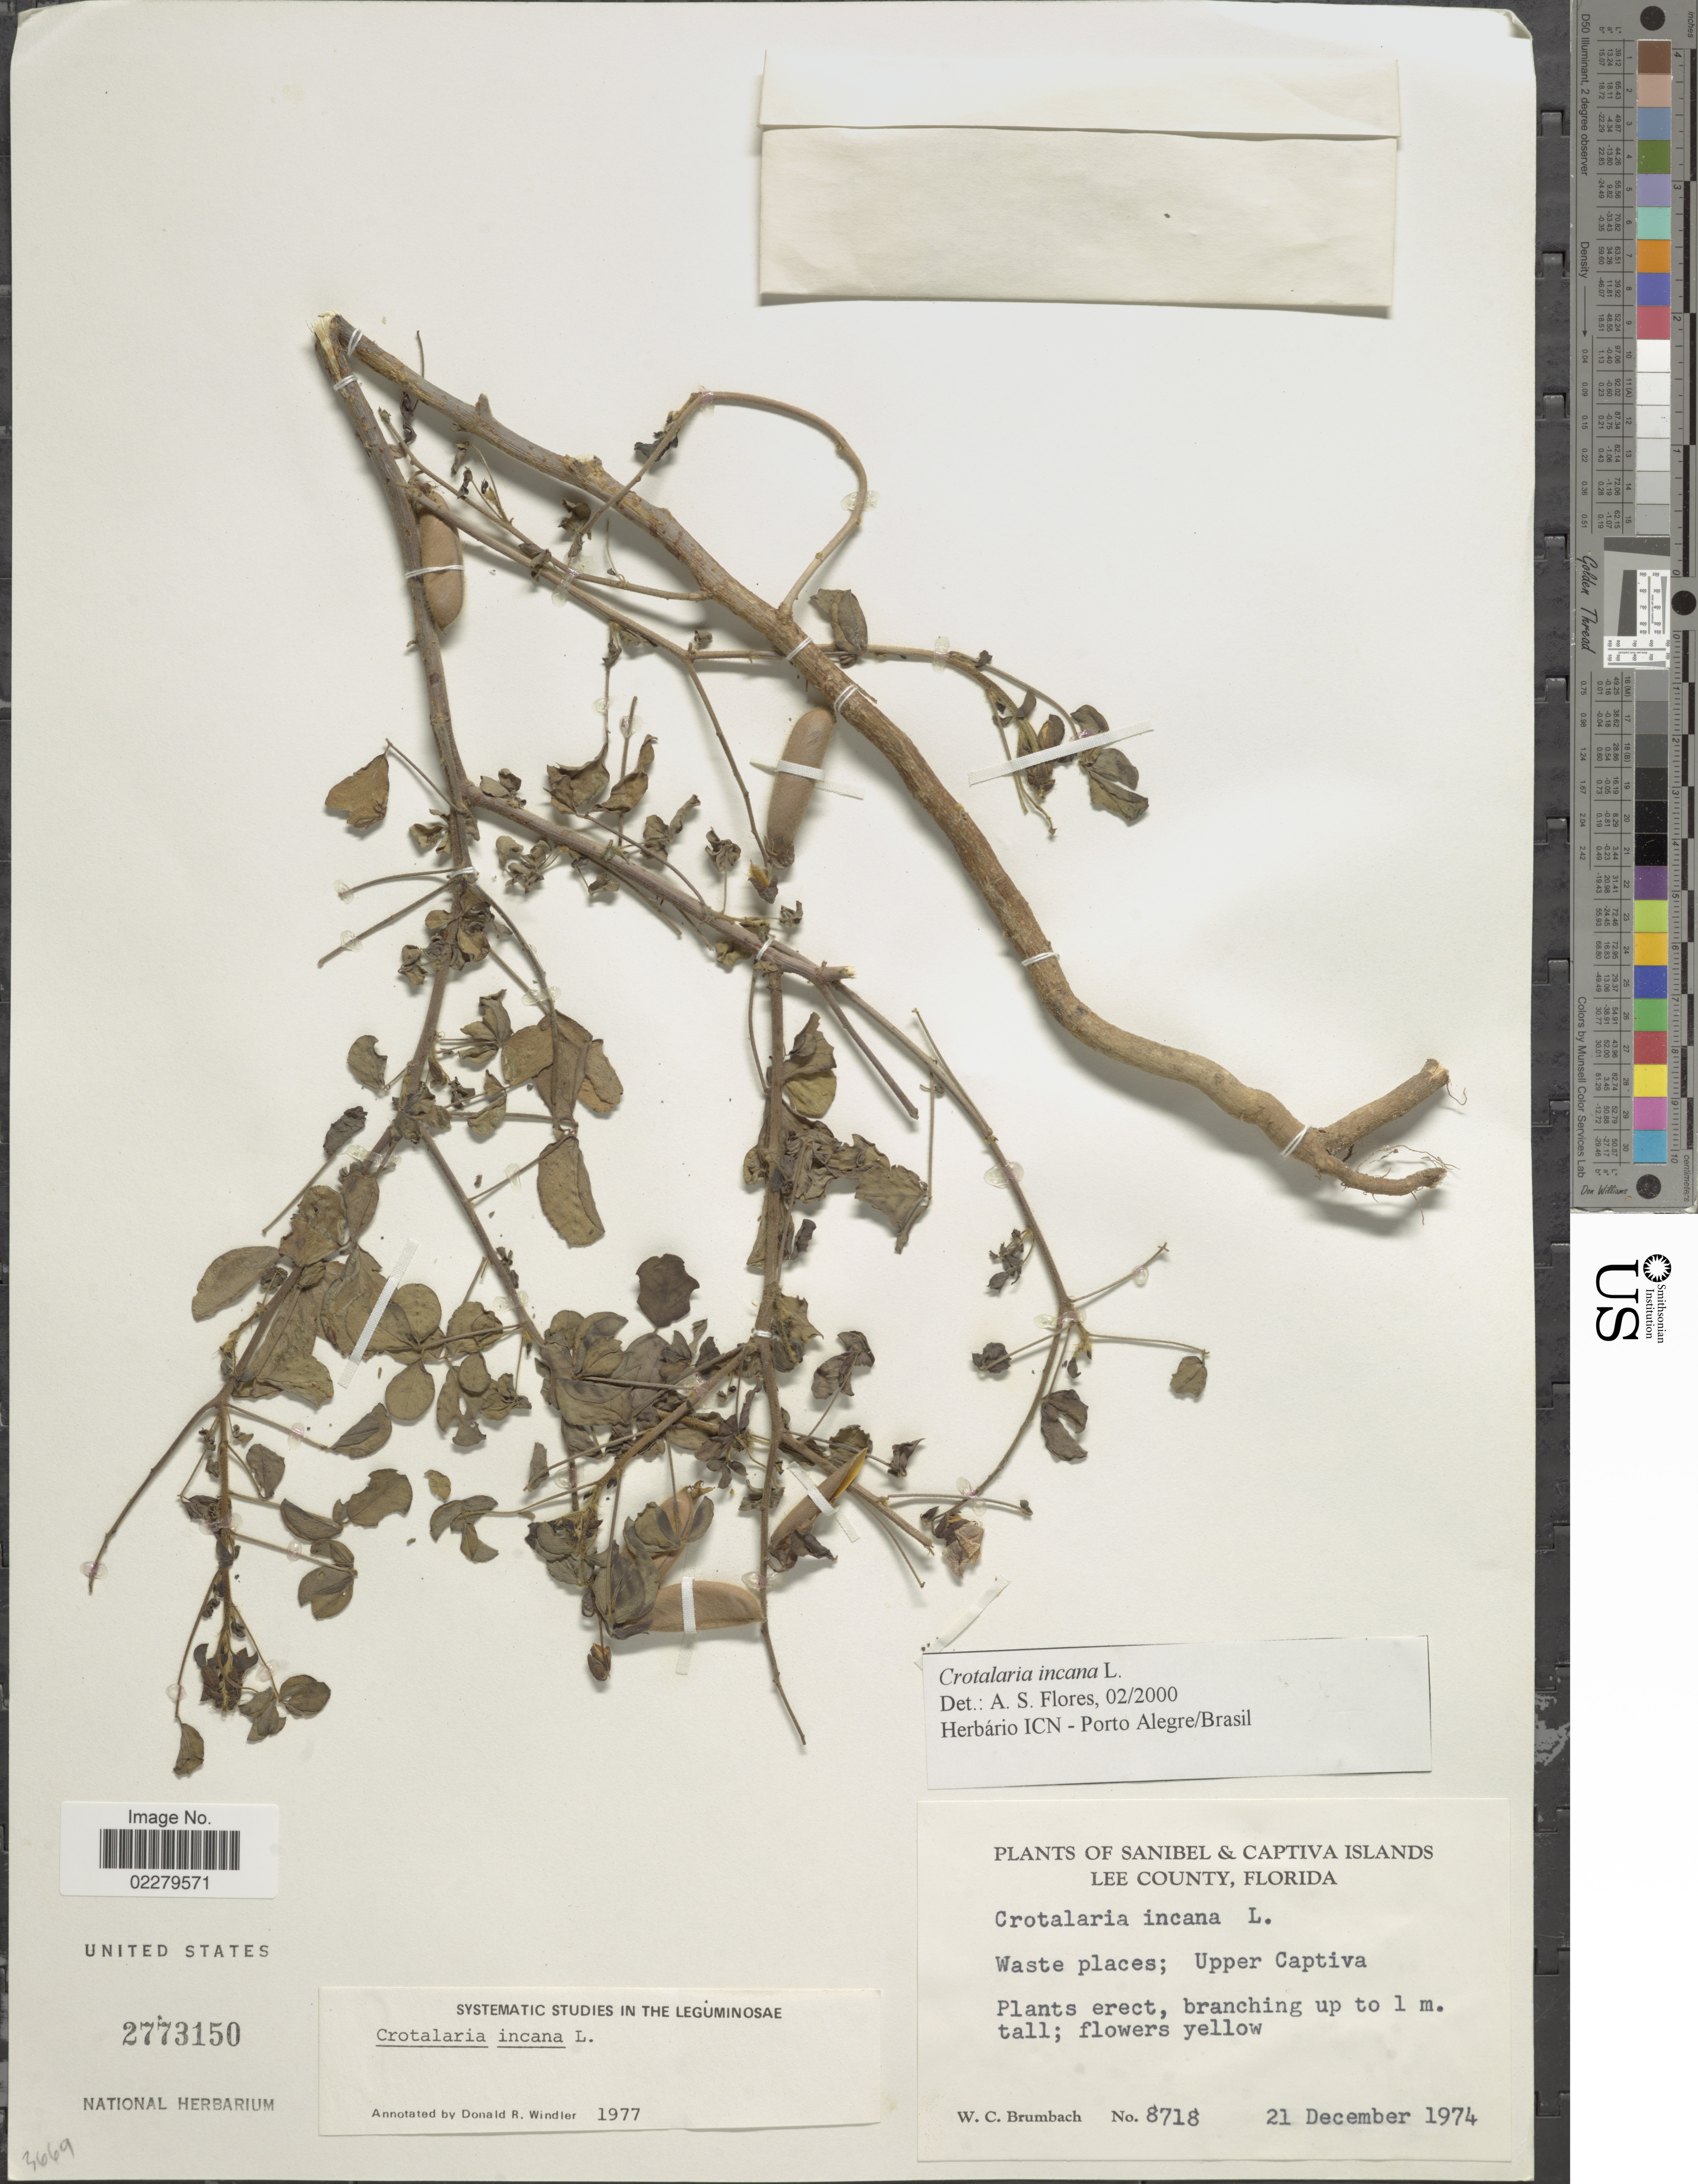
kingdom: Plantae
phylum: Tracheophyta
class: Magnoliopsida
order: Fabales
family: Fabaceae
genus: Crotalaria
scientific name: Crotalaria incana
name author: L.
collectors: W. C. Brumbach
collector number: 8718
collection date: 1974-12-21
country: United States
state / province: Florida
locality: Sanibel & Captiva Islands, Lee County. Waste places, upper Captiva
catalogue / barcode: US 2773150